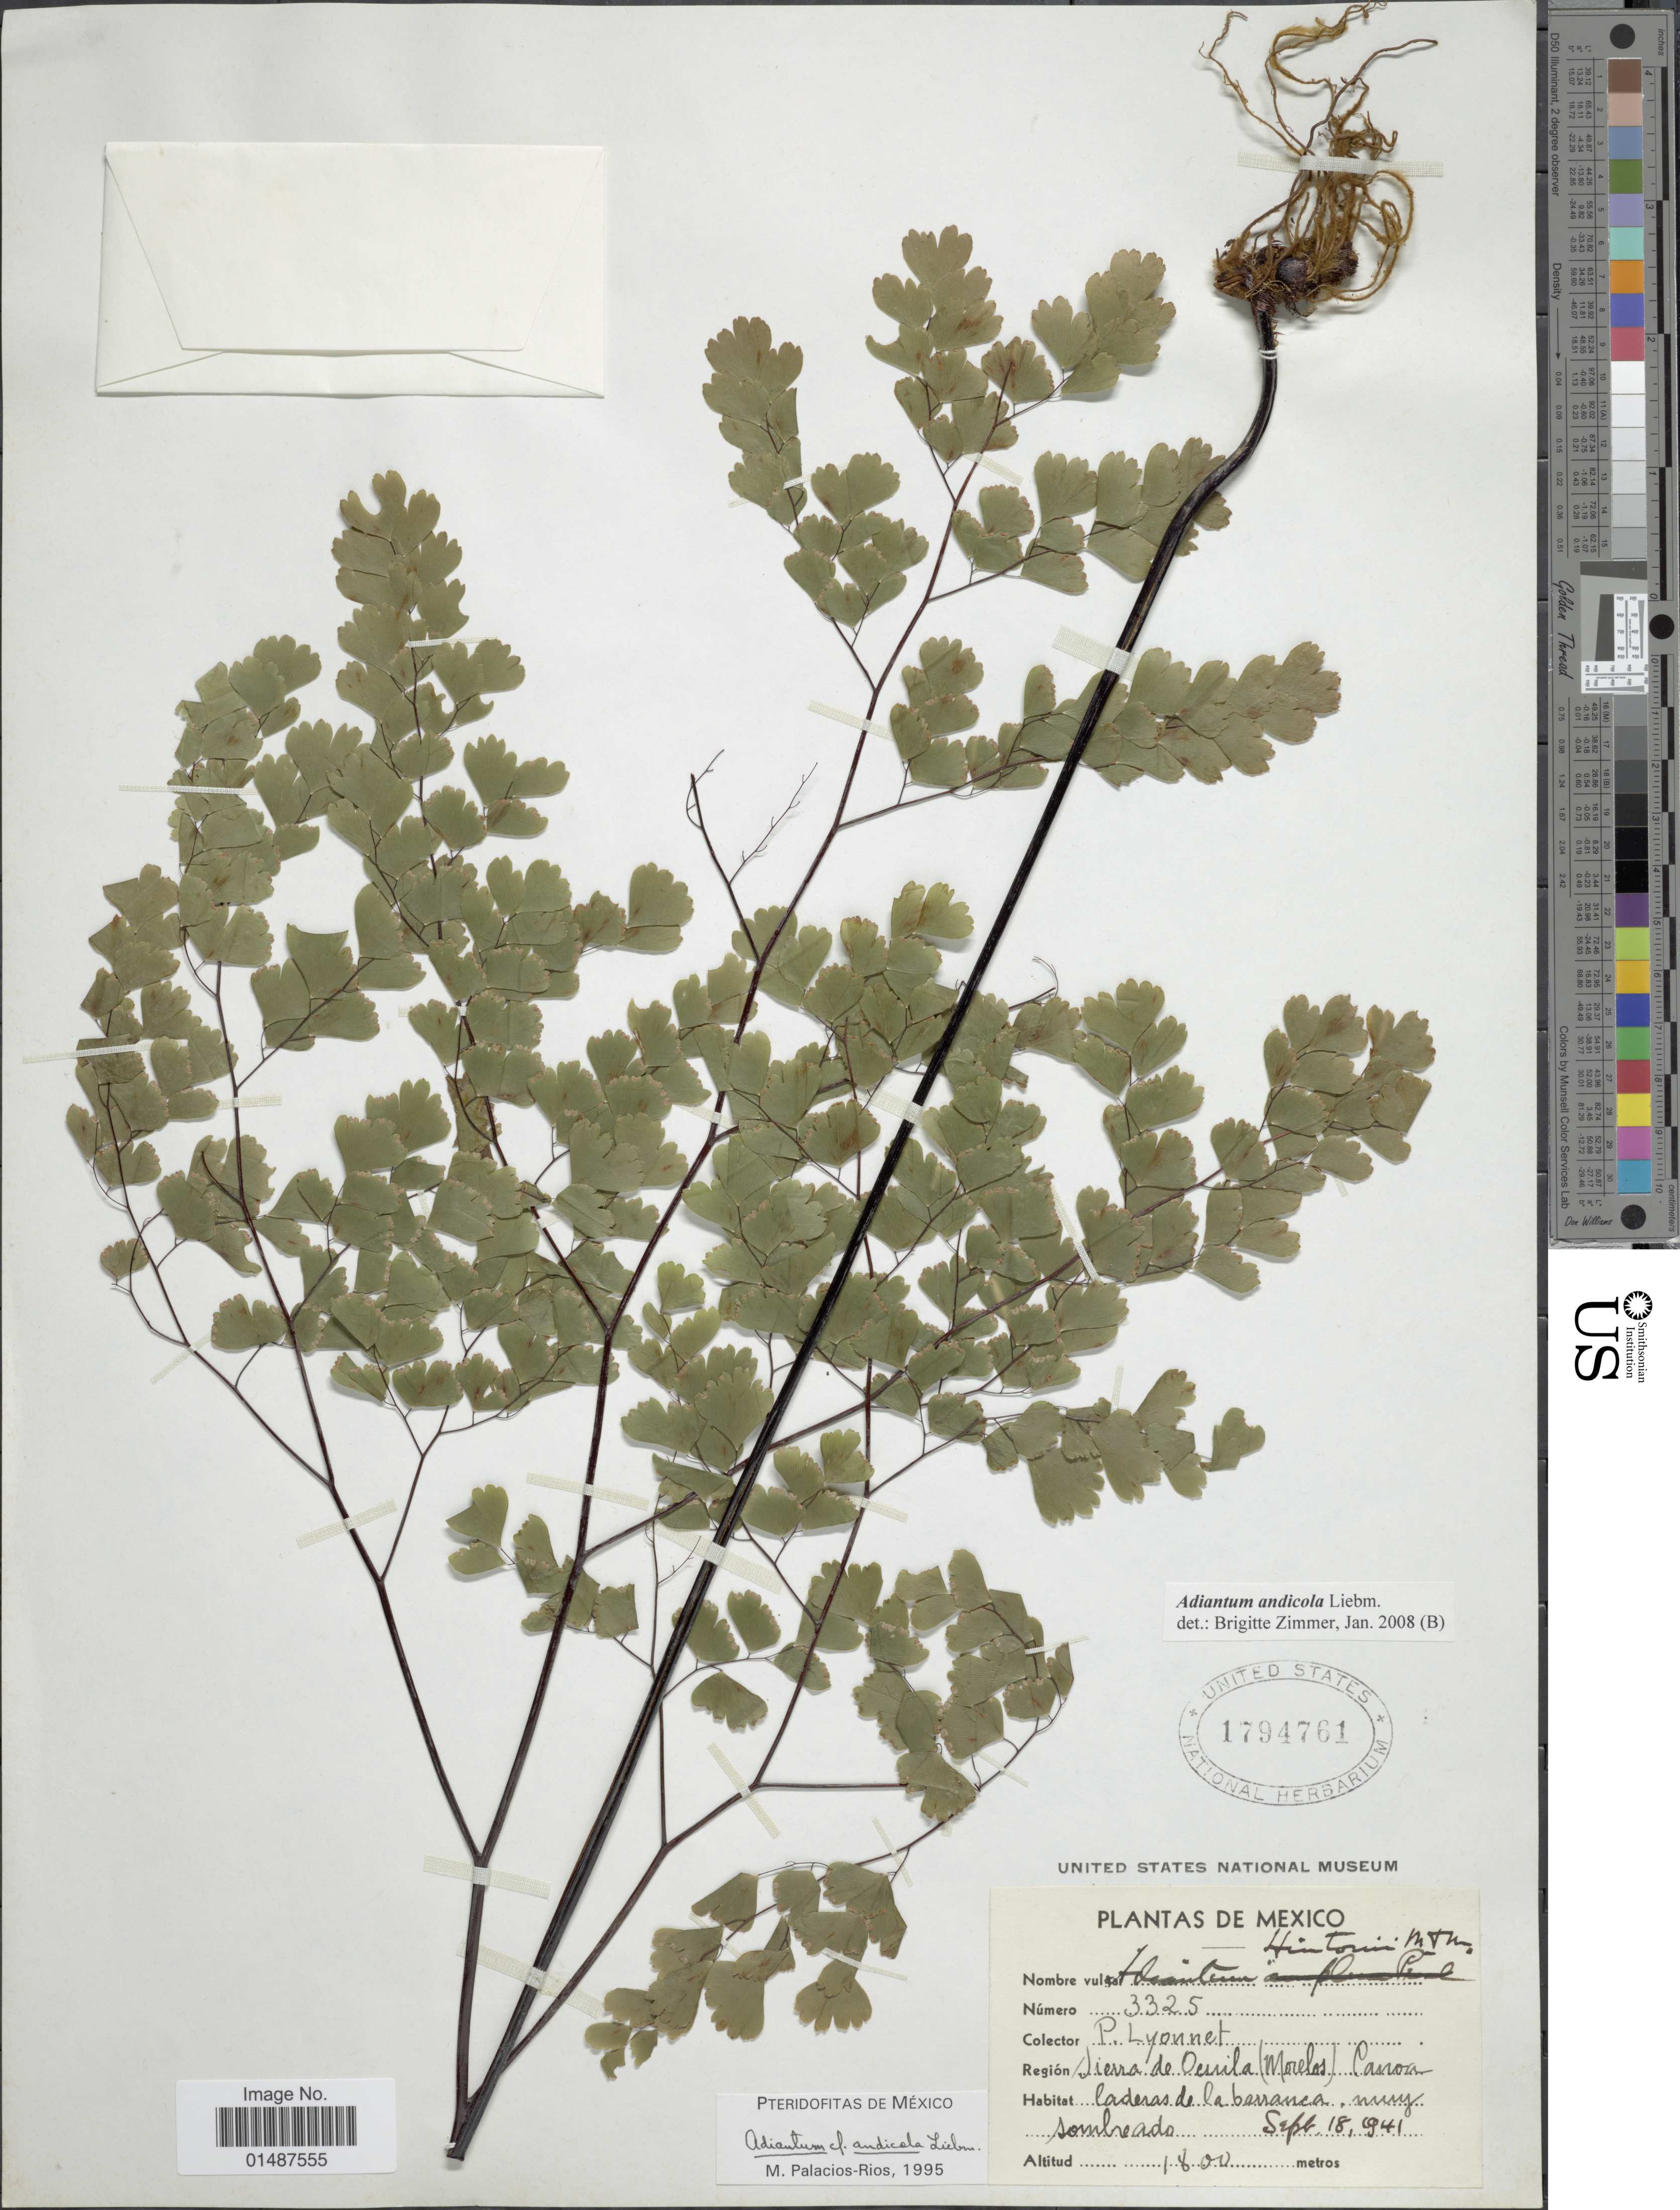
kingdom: Plantae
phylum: Tracheophyta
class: Polypodiopsida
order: Polypodiales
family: Pteridaceae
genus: Adiantum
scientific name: Adiantum andicola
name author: Liebm.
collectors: P. Lyonnet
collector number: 3325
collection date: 1941-09-18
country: Mexico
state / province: Morelos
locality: Sierra de Ocuila Canora [interpreted]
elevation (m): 1800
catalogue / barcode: US 1794761